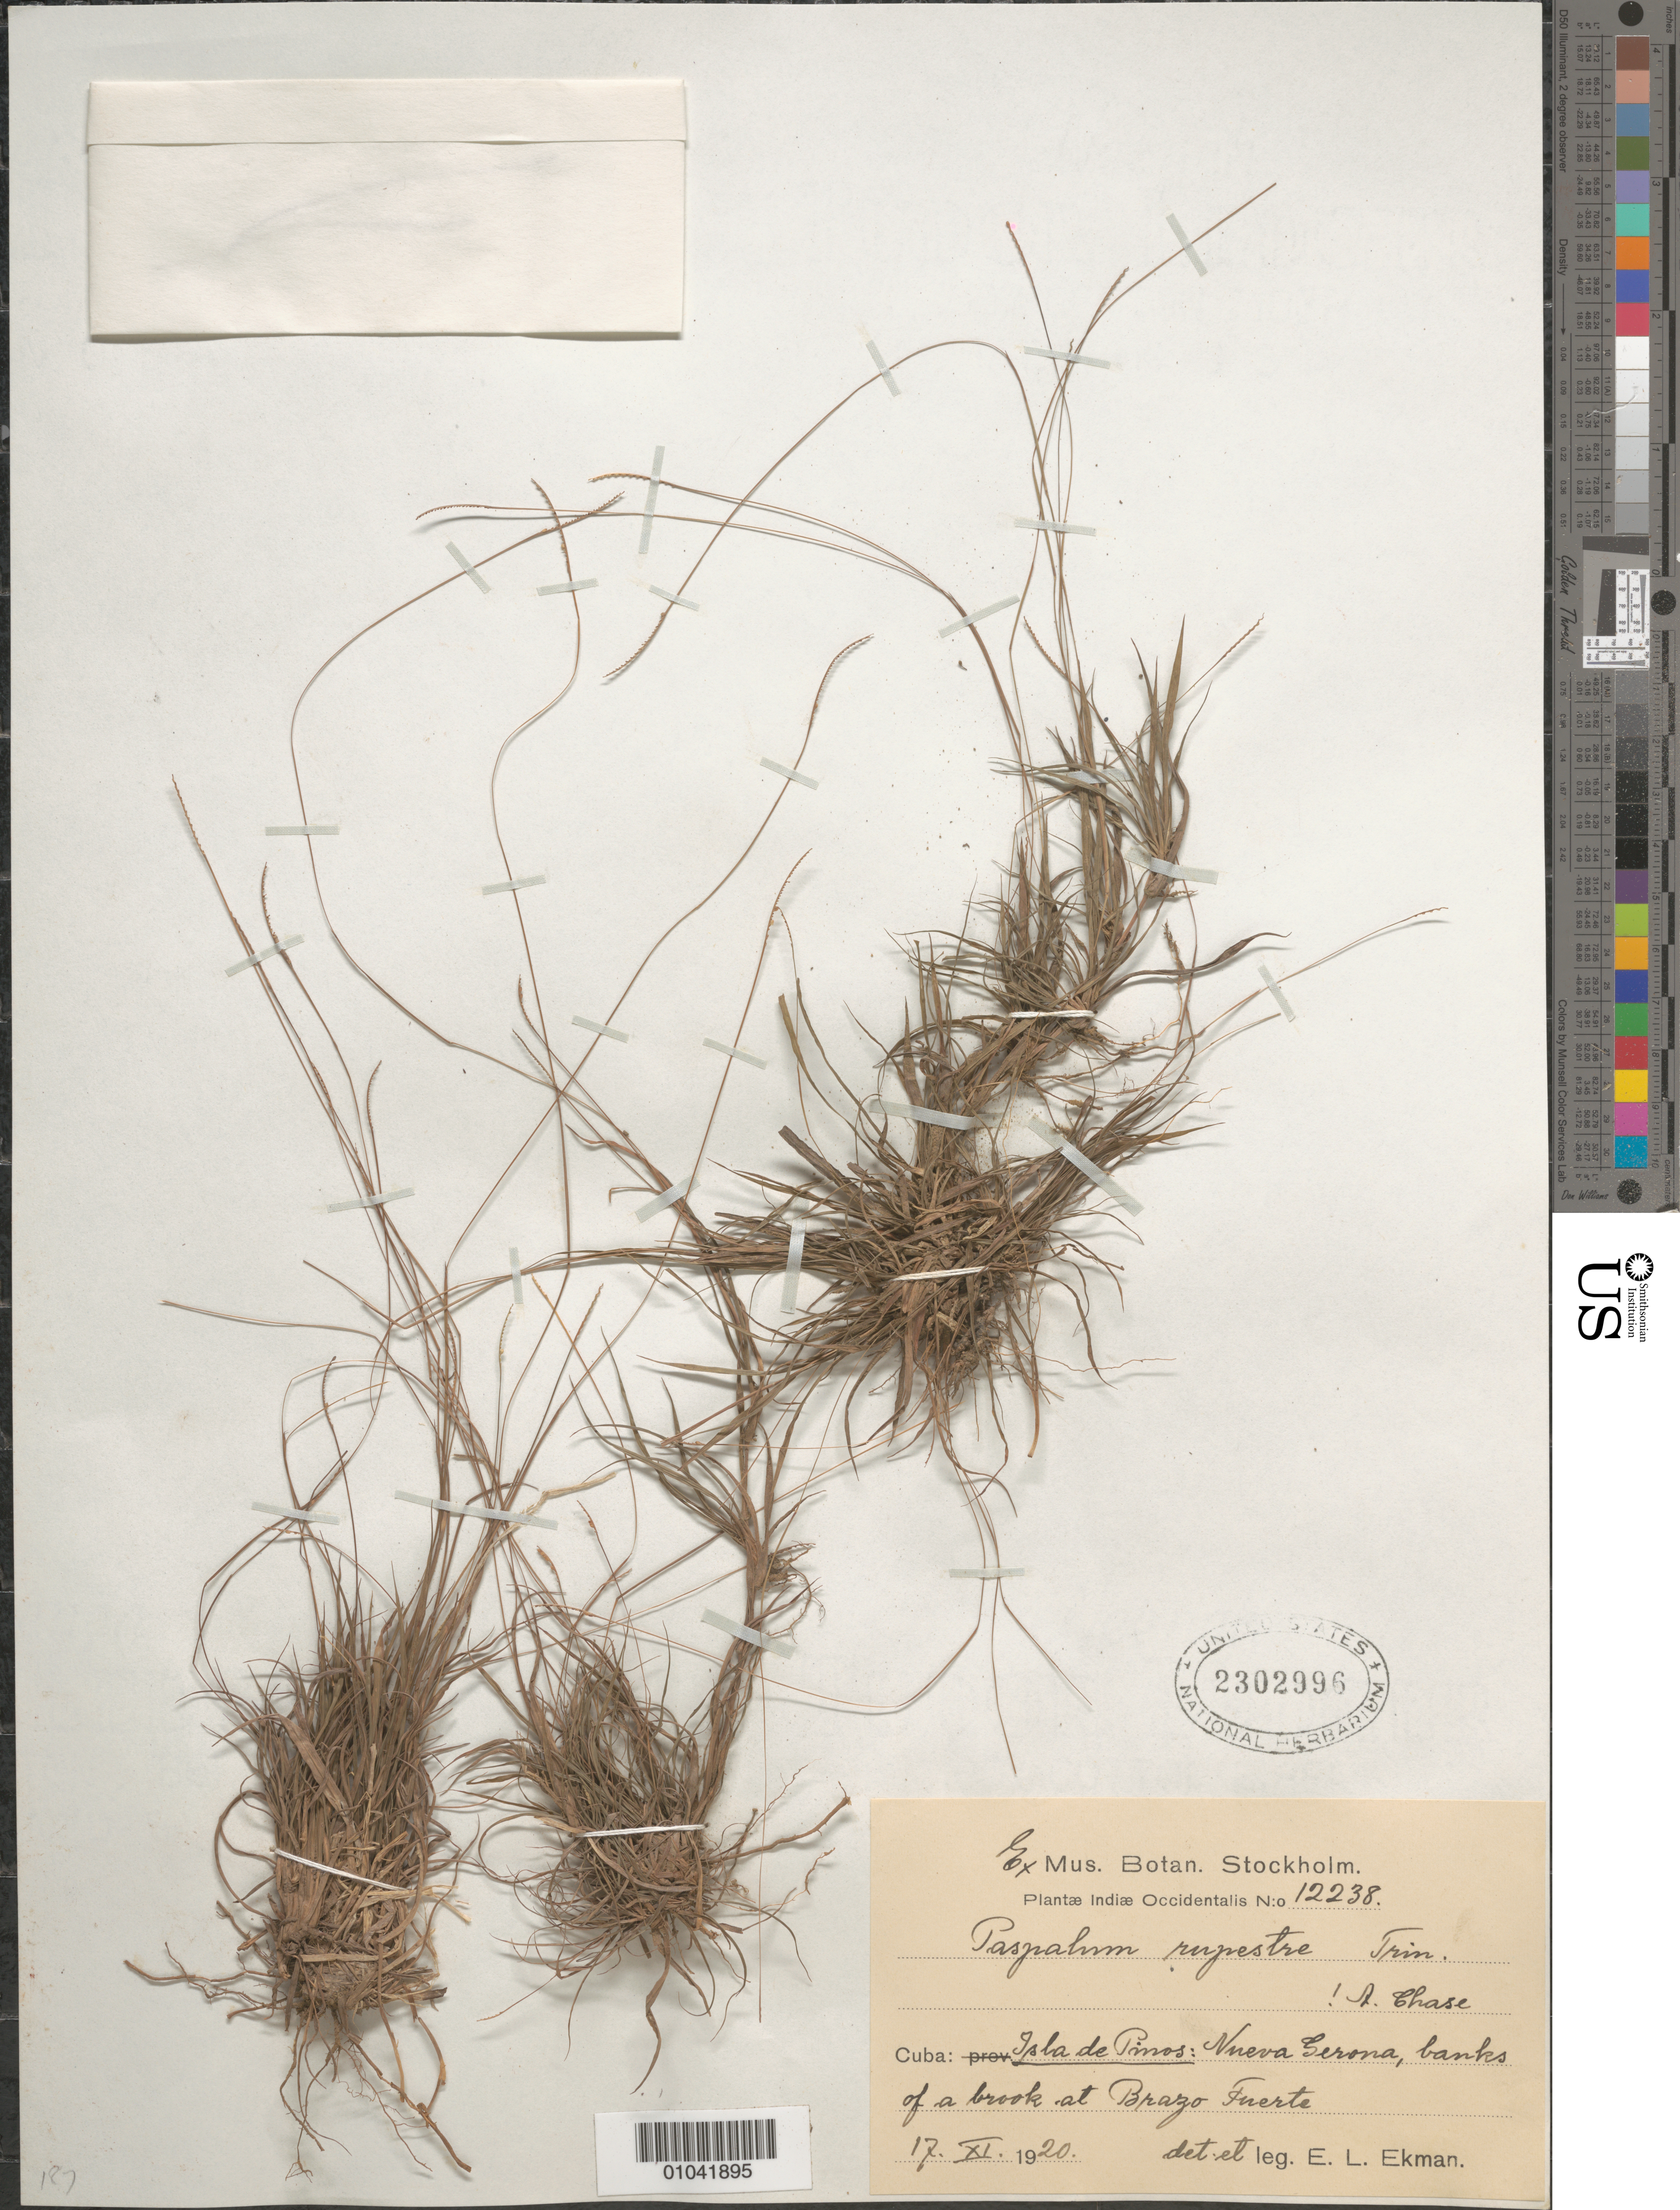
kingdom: Plantae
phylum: Tracheophyta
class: Liliopsida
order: Poales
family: Poaceae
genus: Paspalum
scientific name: Paspalum rupestre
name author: Trin.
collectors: E. L. Ekman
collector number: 12238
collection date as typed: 17 Nov 1920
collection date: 1920-11-17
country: Cuba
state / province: Isla de la Juventud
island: Isla de la Juventud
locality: Nueva Serona, banks of a brook at Brazo Fuerte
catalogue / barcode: US 2302996